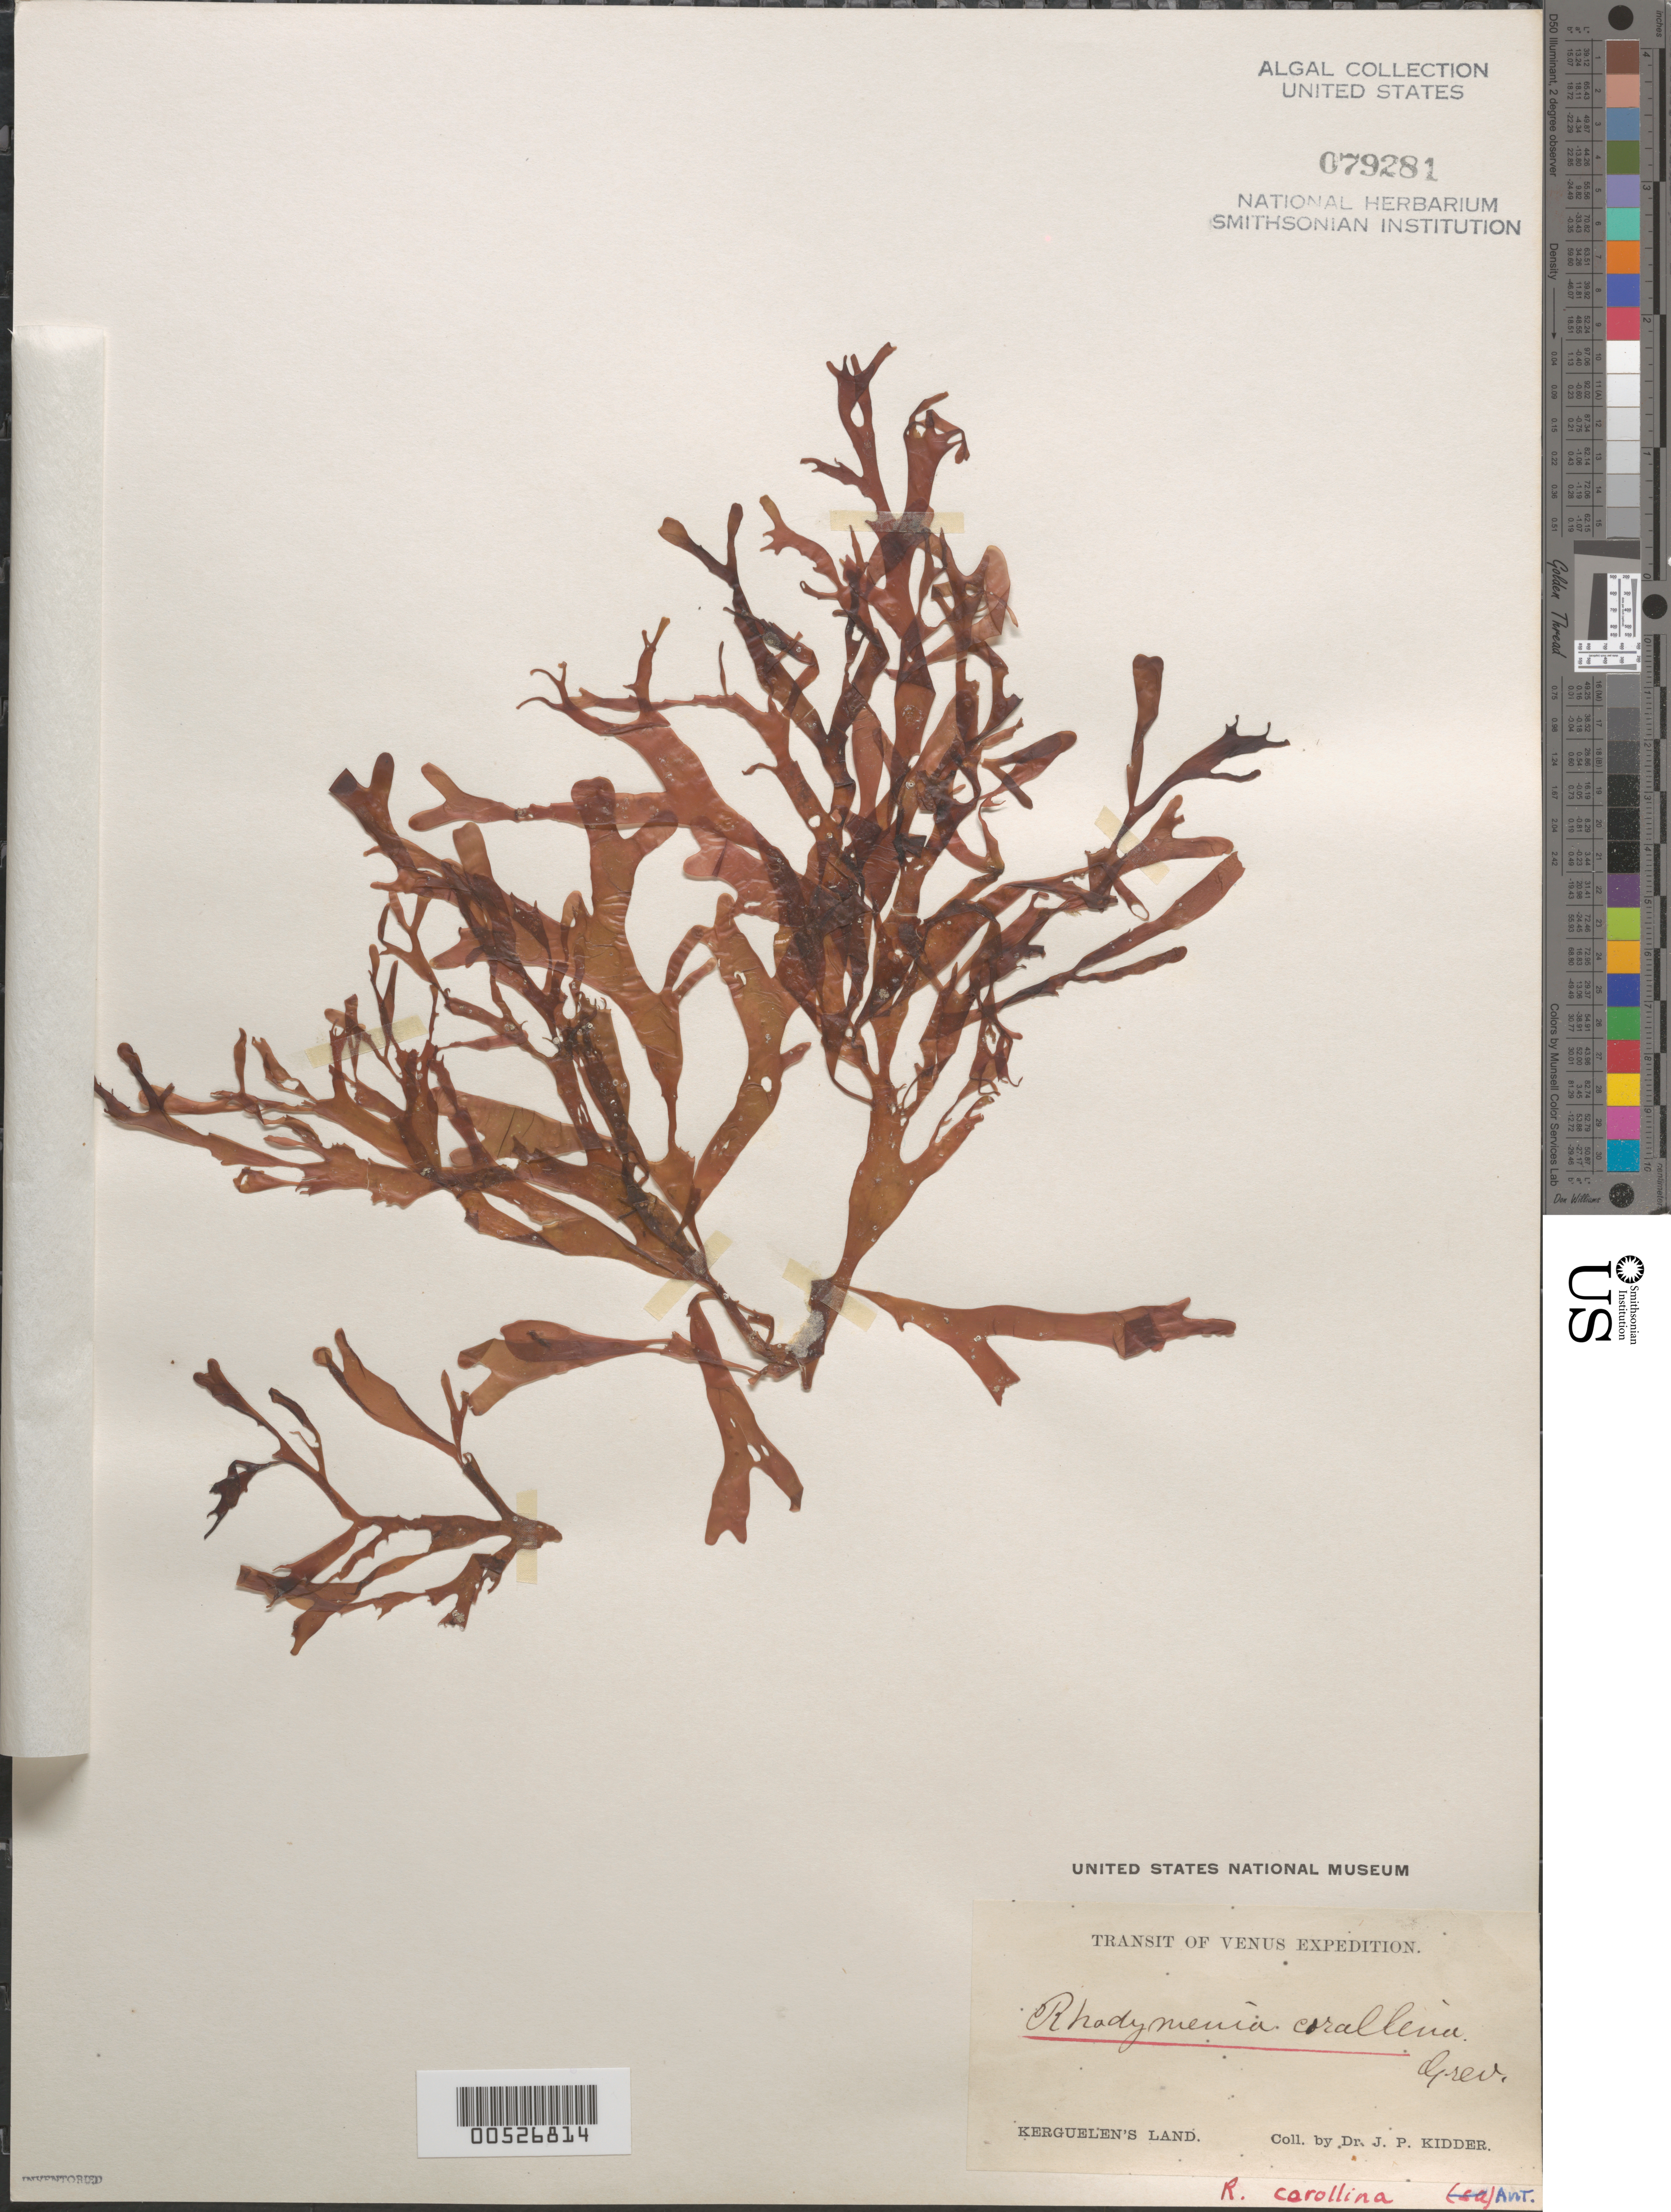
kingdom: Plantae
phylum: Rhodophyta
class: Florideophyceae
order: Rhodymeniales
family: Rhodymeniaceae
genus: Rhodymenia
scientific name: Rhodymenia corallina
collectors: J.P. Kidder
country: French Southern Territories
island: Kerguelen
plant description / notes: Transit of Venus Expedition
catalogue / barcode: US 79281